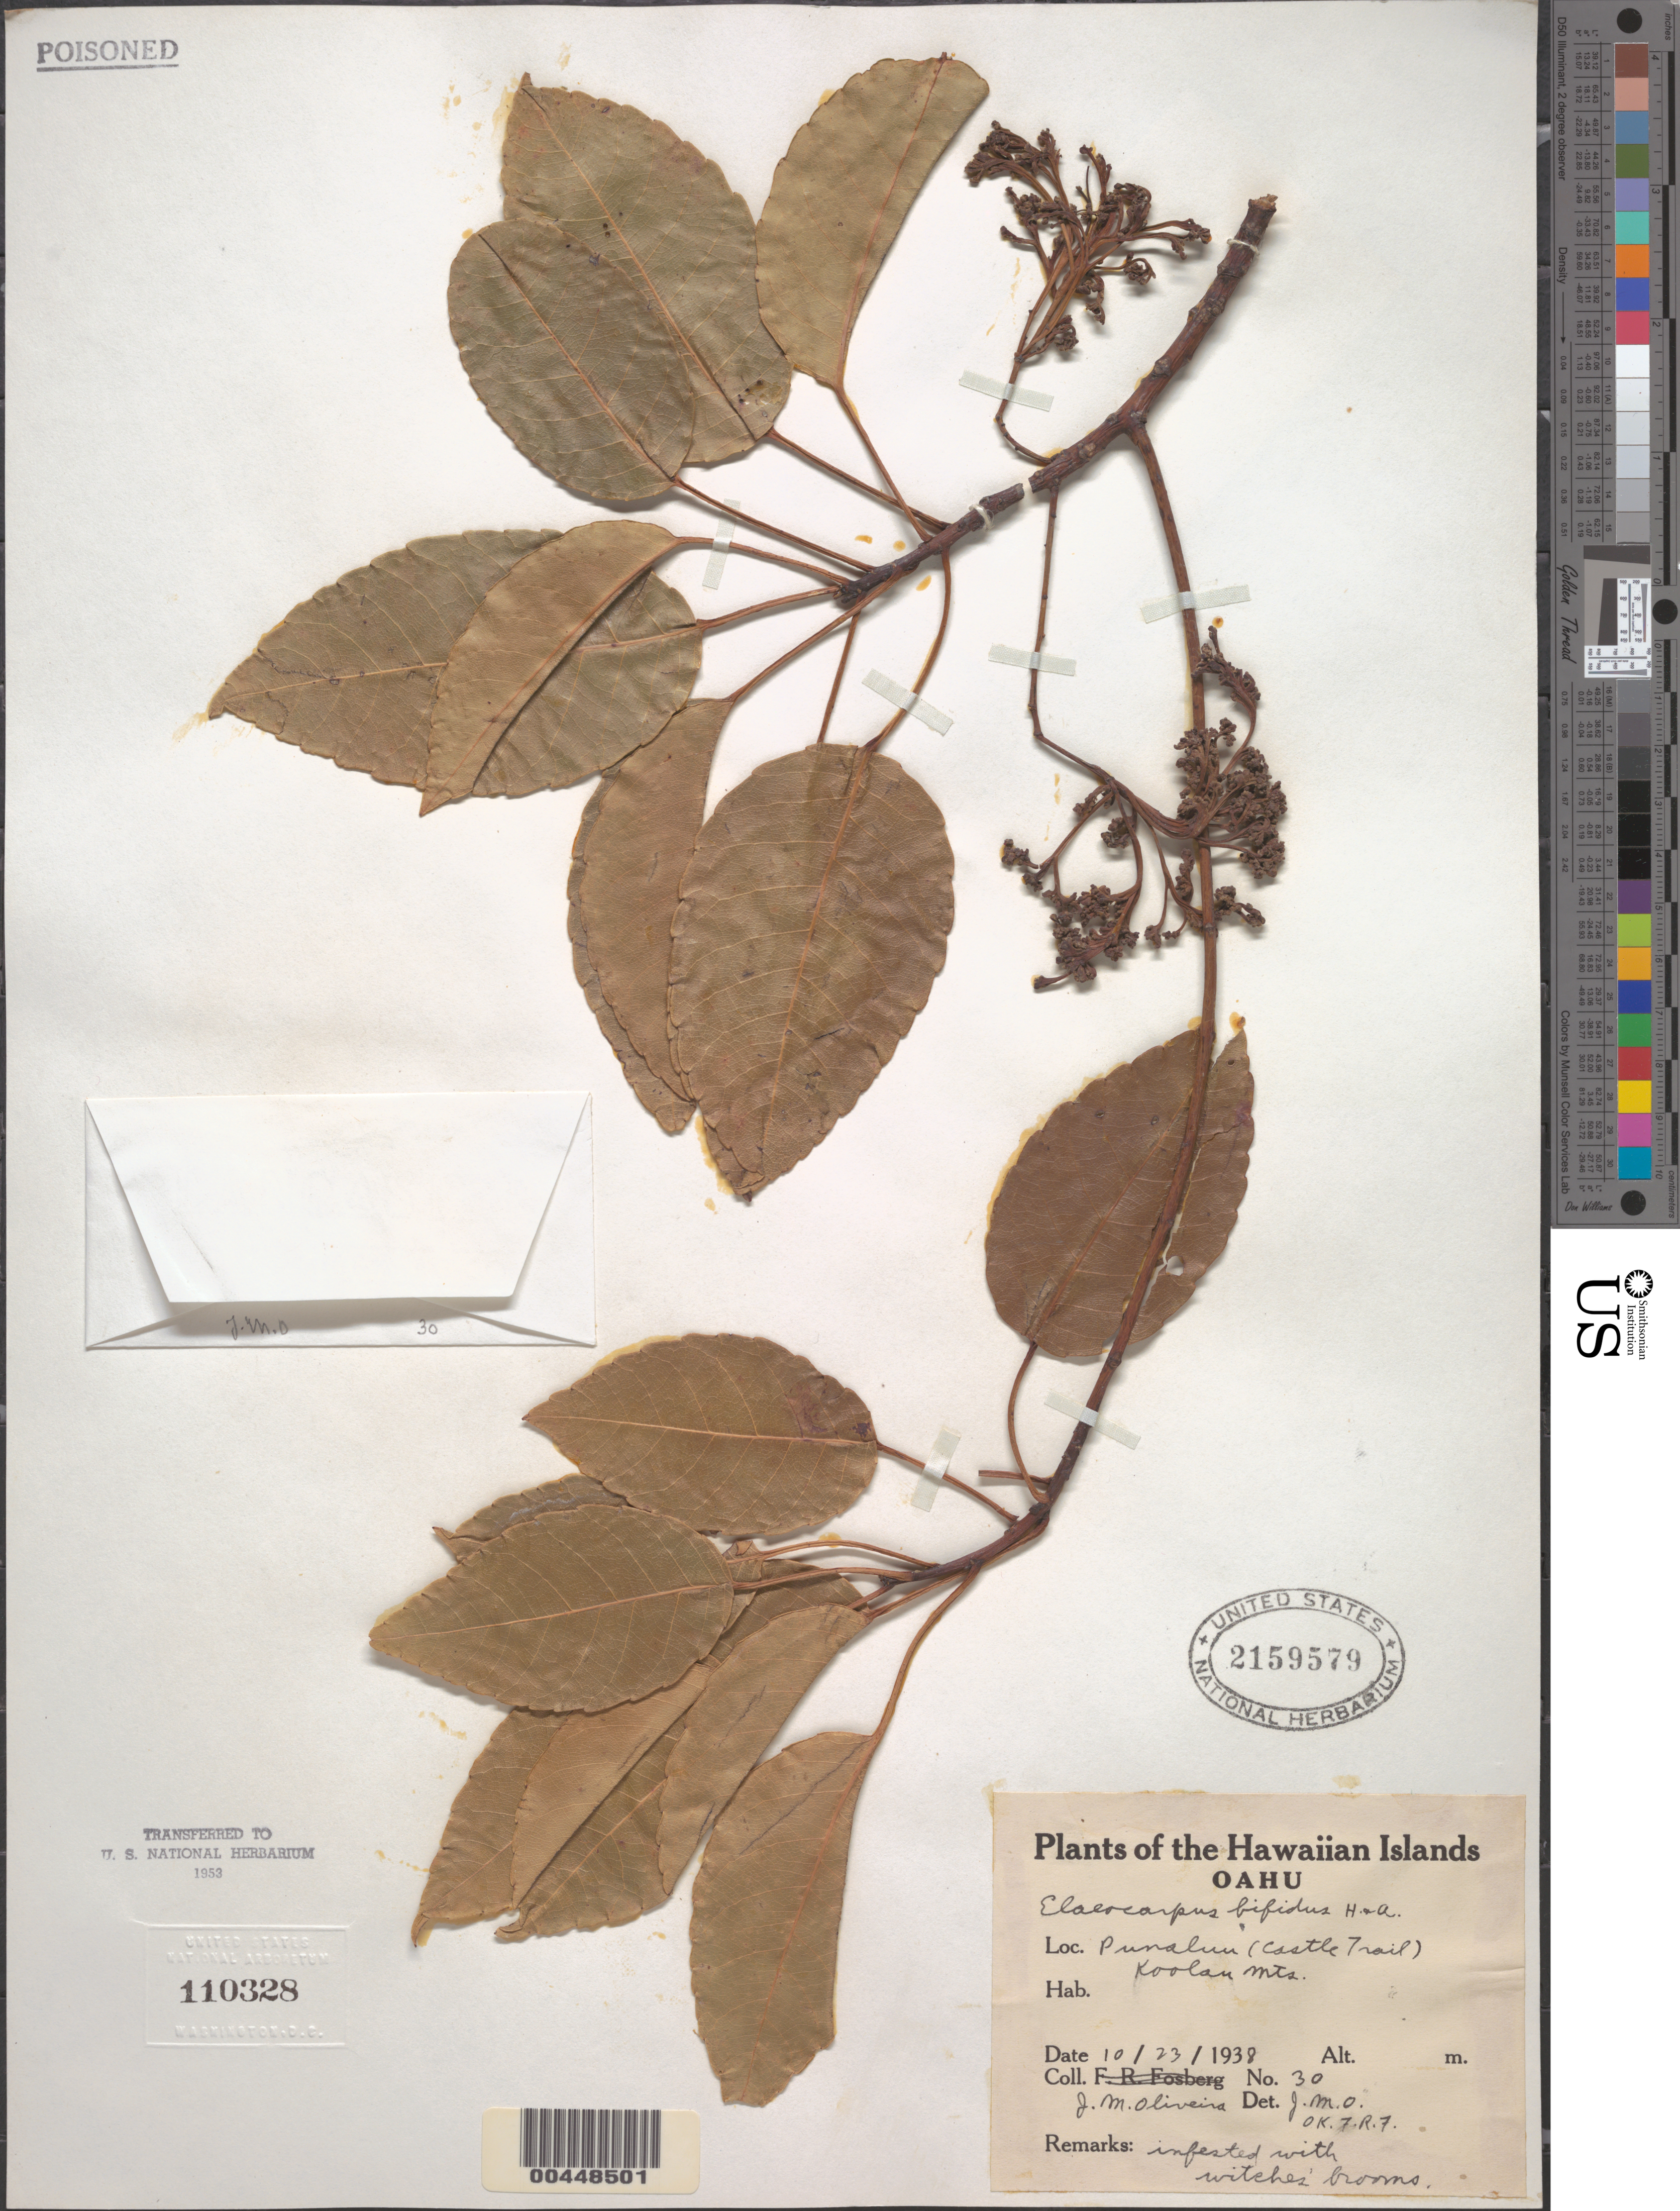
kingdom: Plantae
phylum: Tracheophyta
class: Magnoliopsida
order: Oxalidales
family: Elaeocarpaceae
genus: Elaeocarpus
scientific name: Elaeocarpus bifidus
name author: Hook. & Arn.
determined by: Oliveira, J. M.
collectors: J. Oliveira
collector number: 30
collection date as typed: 23 Oct 1938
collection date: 1938-10-23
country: United States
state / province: Hawaii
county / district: Honolulu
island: Oahu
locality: Punaluu (Castle Trail), Koolau Mts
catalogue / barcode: US 2159579